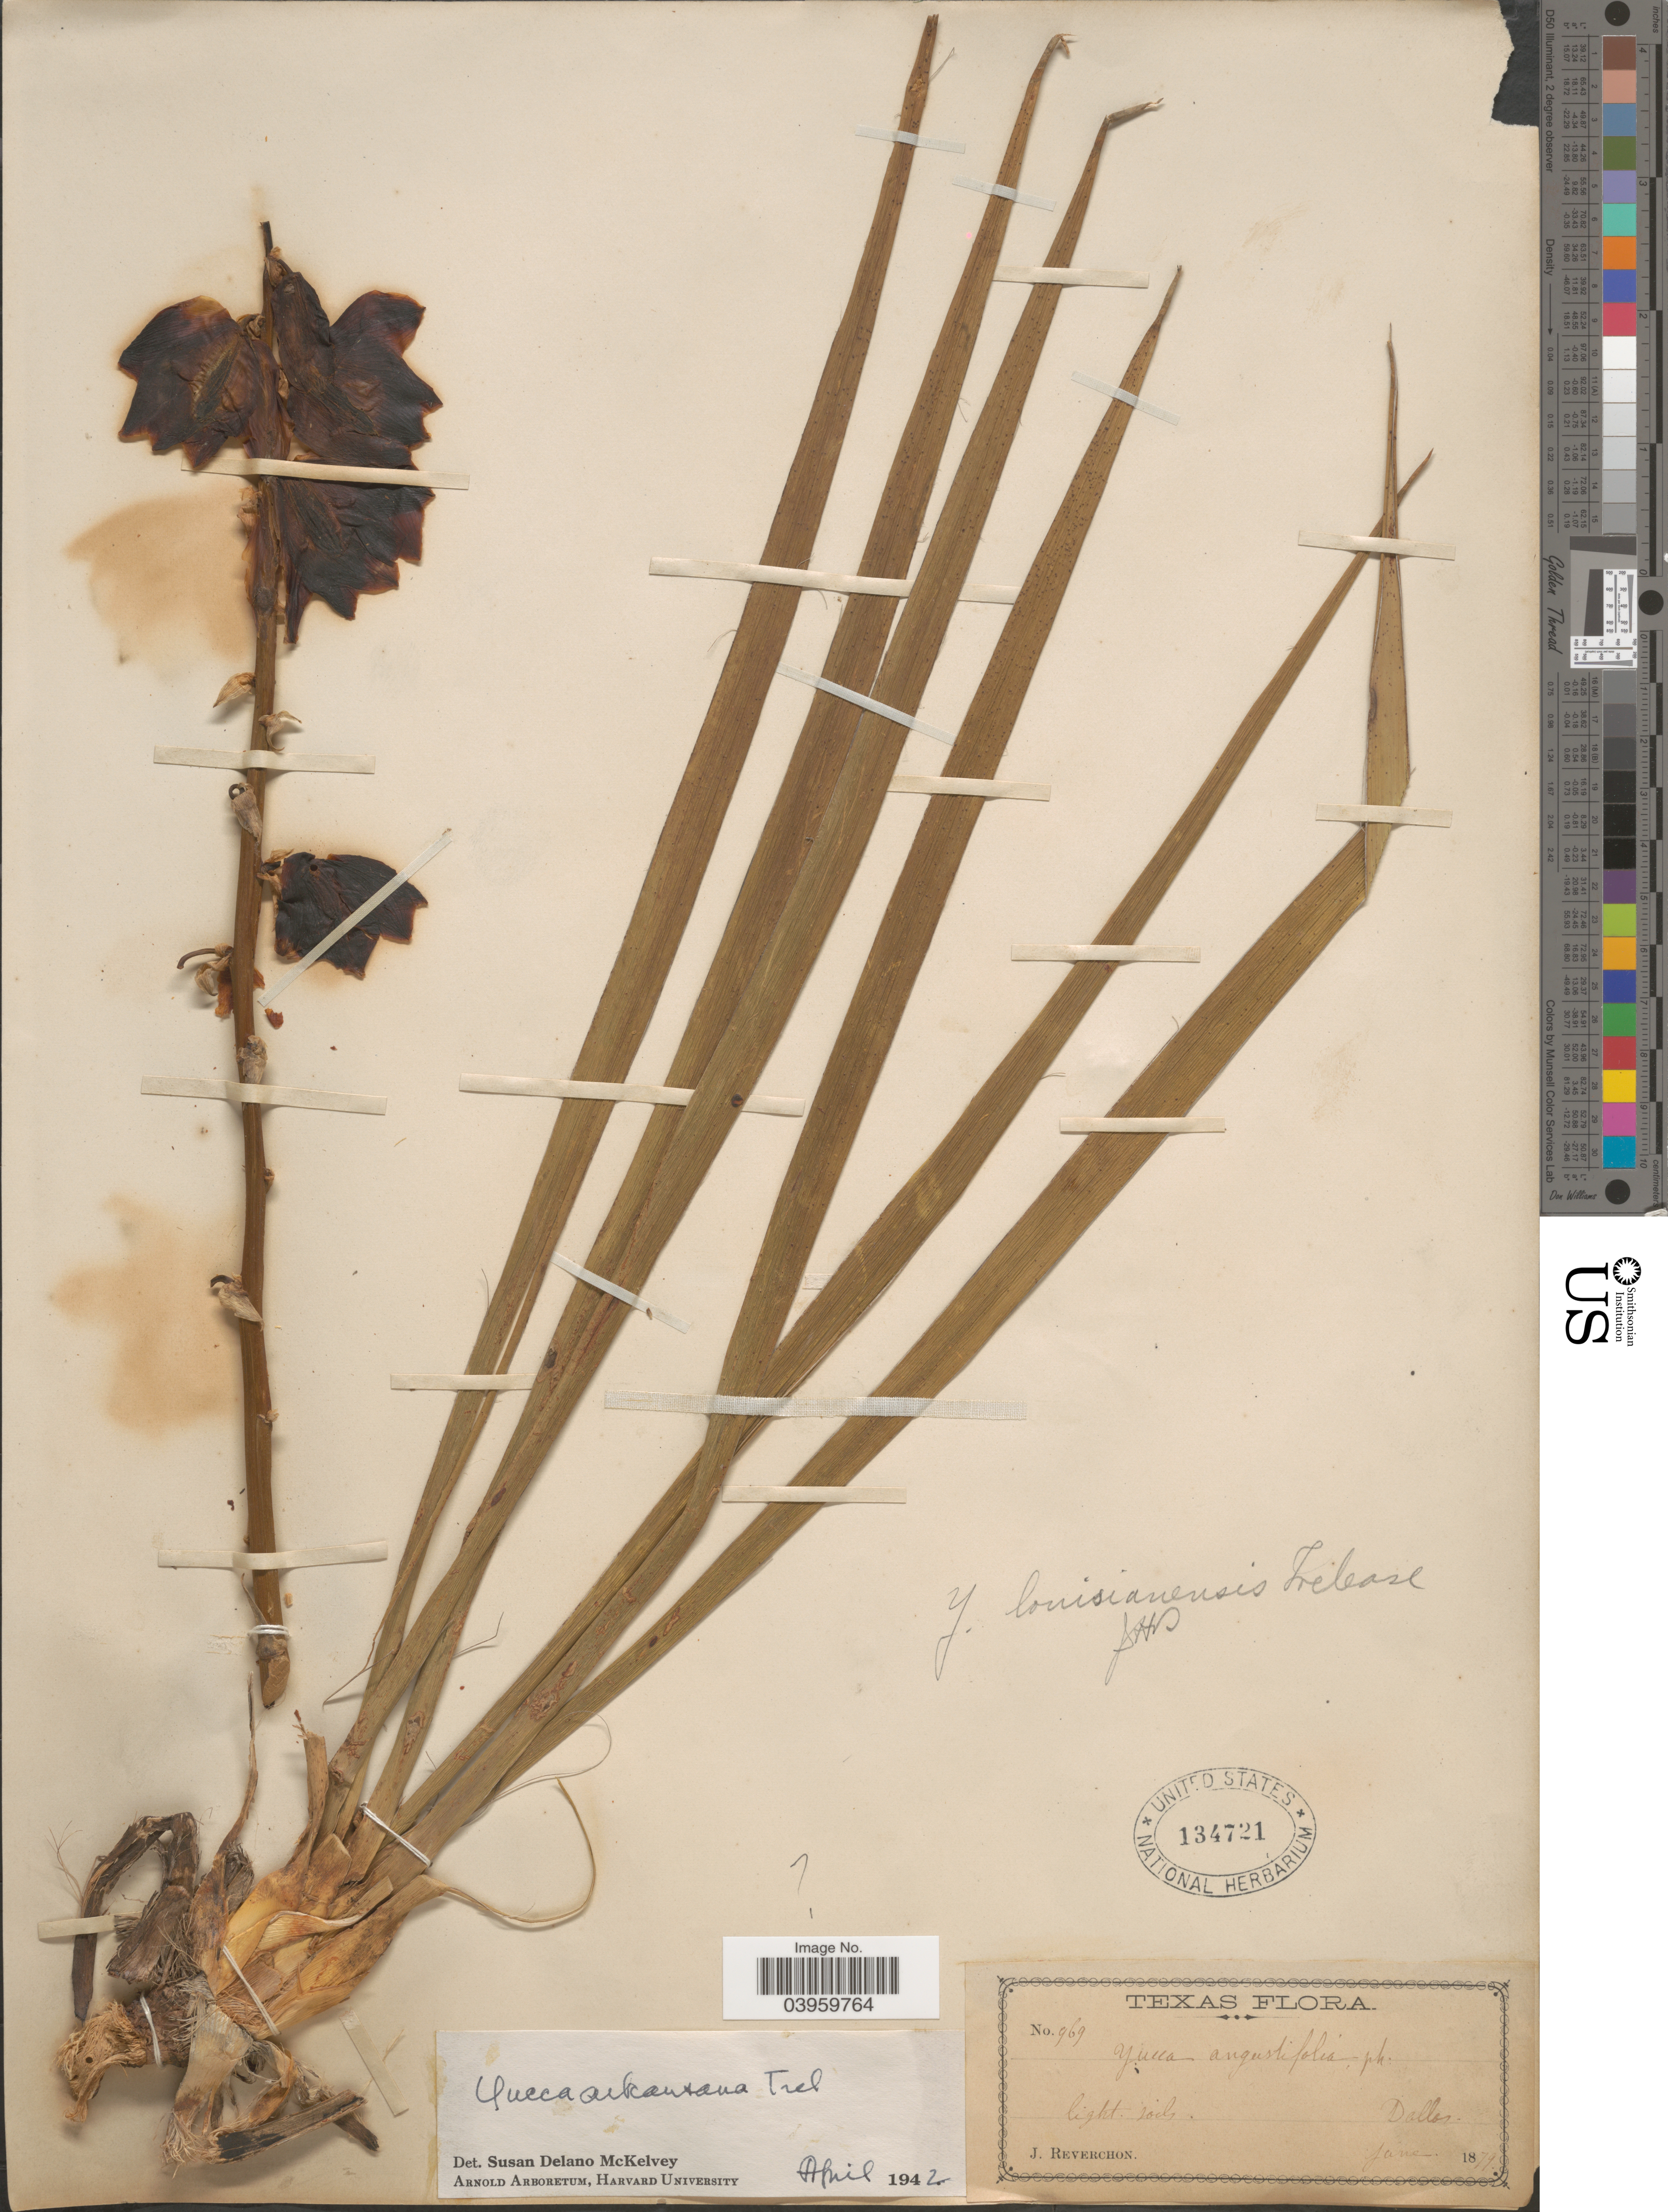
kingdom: Plantae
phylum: Tracheophyta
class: Liliopsida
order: Asparagales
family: Asparagaceae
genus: Yucca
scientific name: Yucca arkansana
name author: Trel.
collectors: J. Reverchon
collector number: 969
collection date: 1879-06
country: United States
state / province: Texas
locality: Dallas.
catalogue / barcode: US 134721